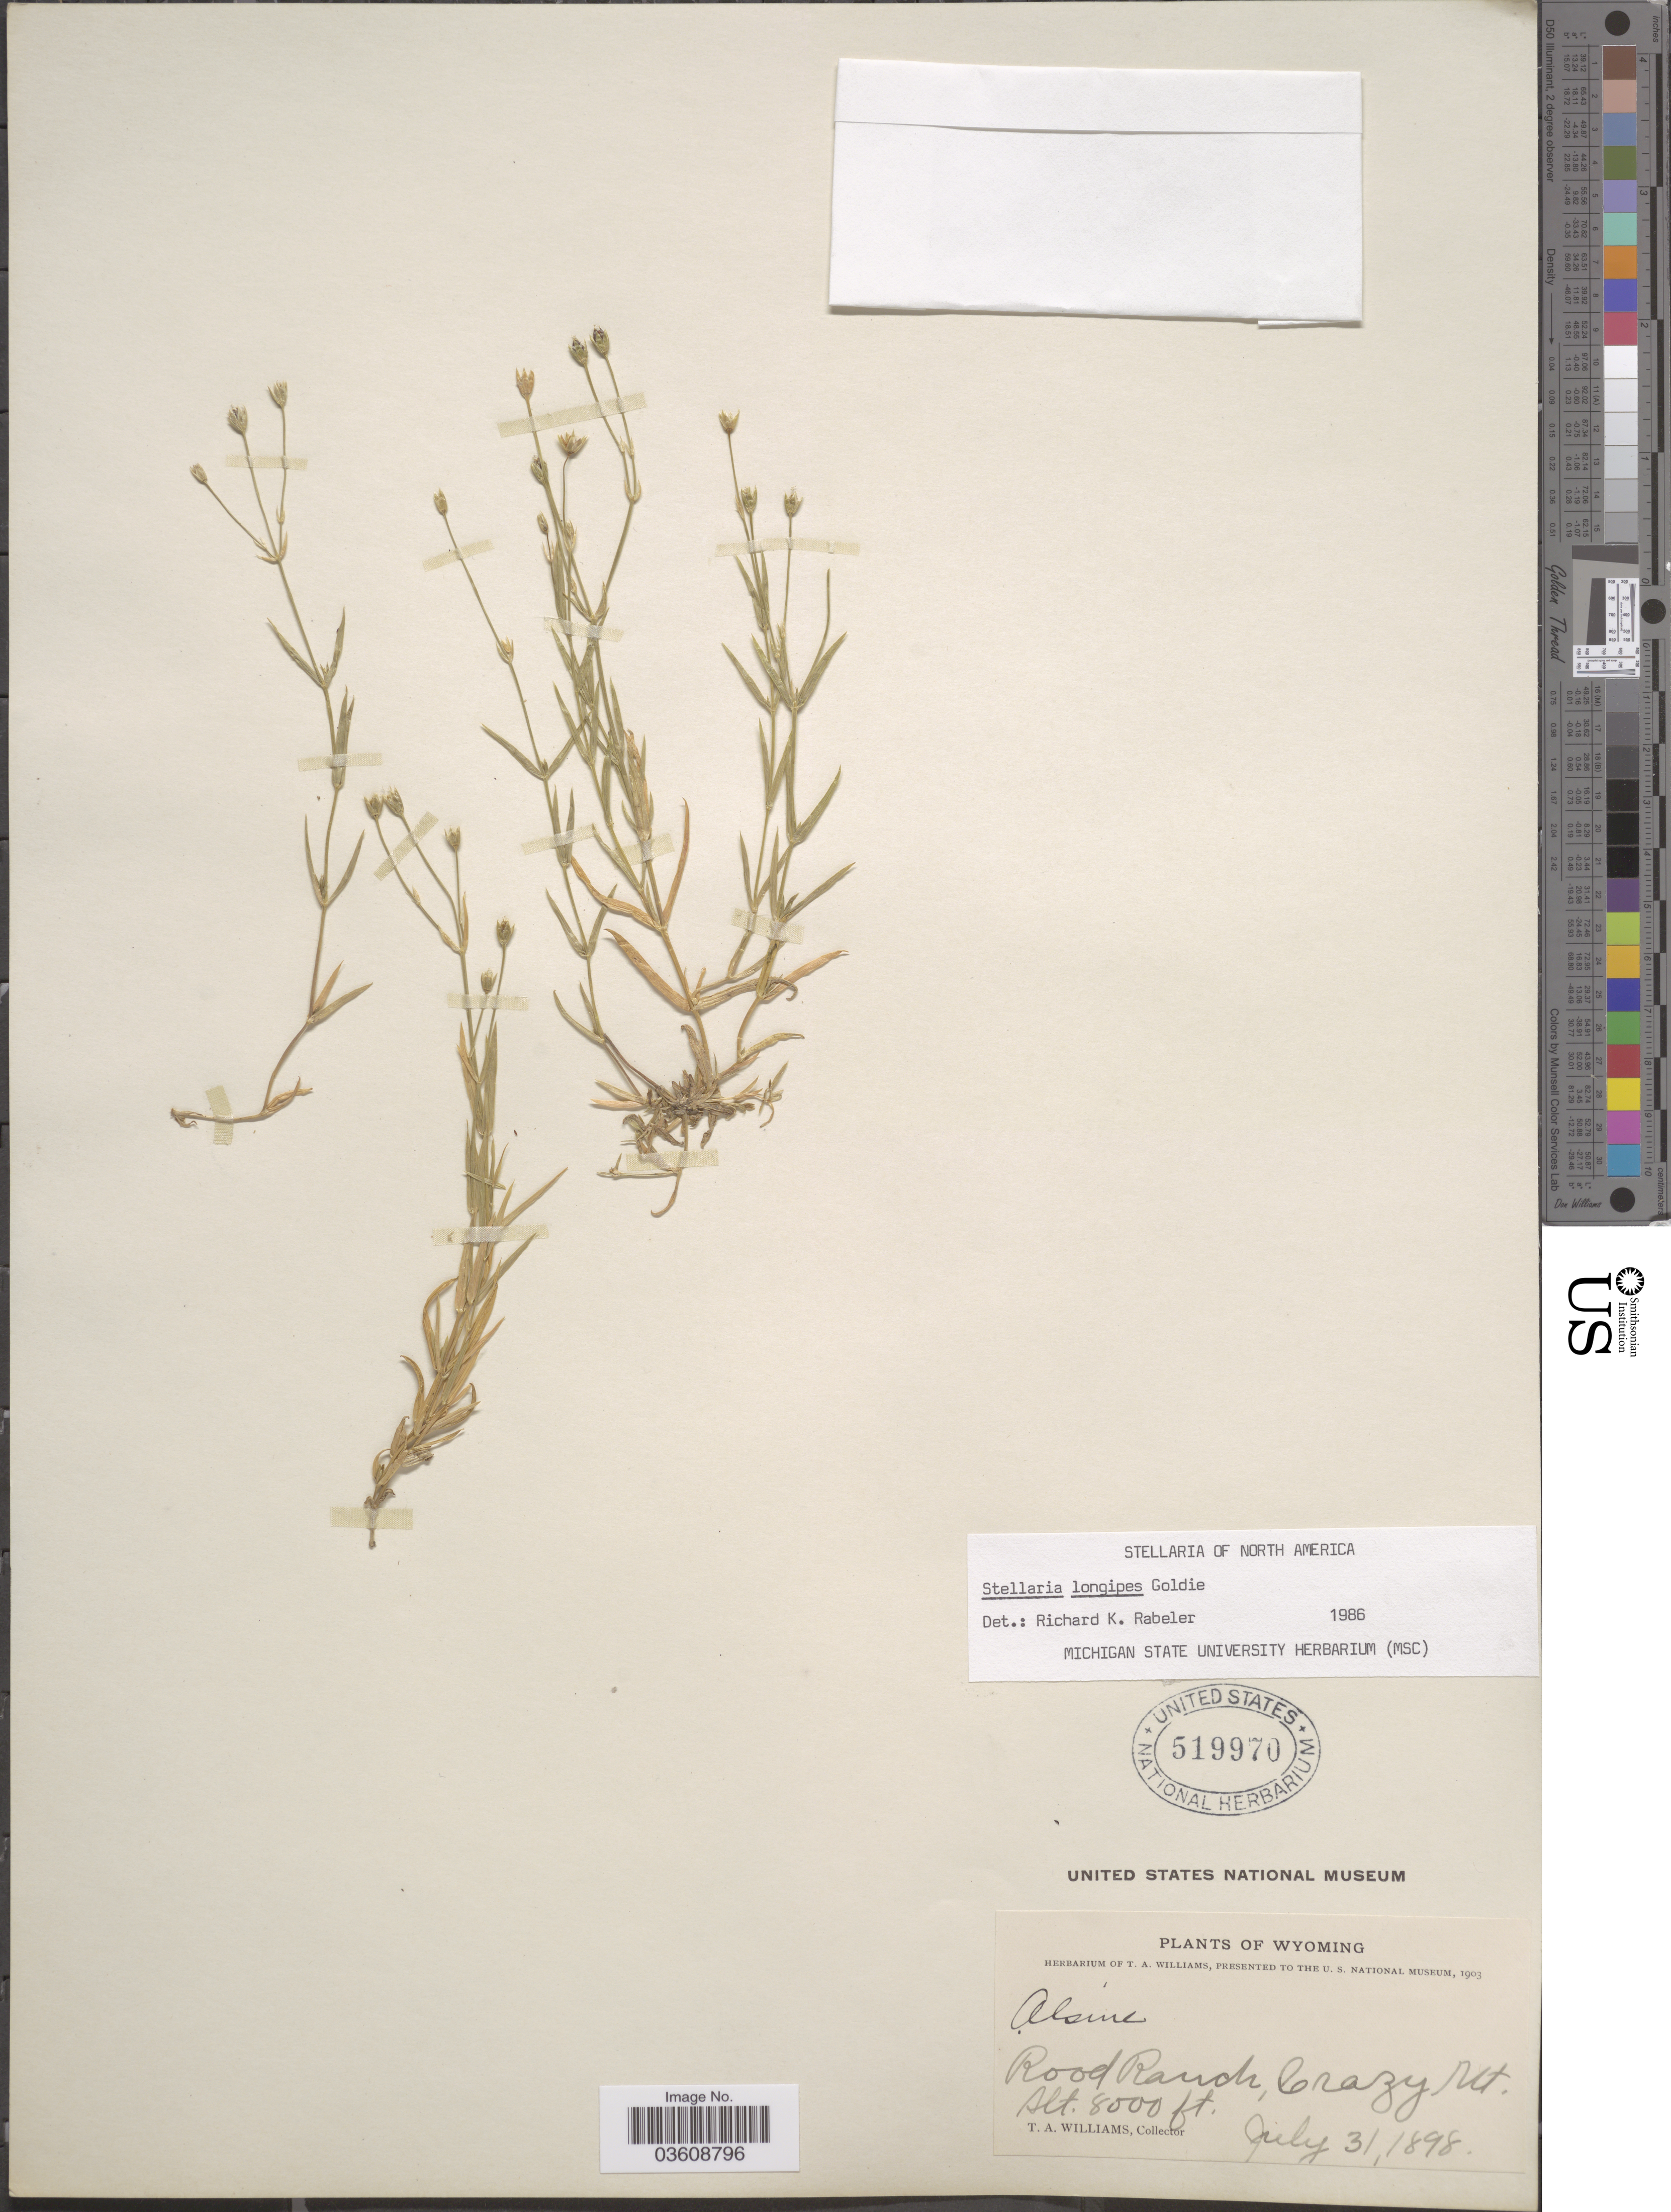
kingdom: Plantae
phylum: Tracheophyta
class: Magnoliopsida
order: Caryophyllales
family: Caryophyllaceae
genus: Stellaria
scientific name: Stellaria longipes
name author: Goldie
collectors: T. Williams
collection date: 1898-07-31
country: United States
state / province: Wyoming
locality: Road Ranch, Crazy Mt.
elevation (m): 2438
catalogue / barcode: US 519970